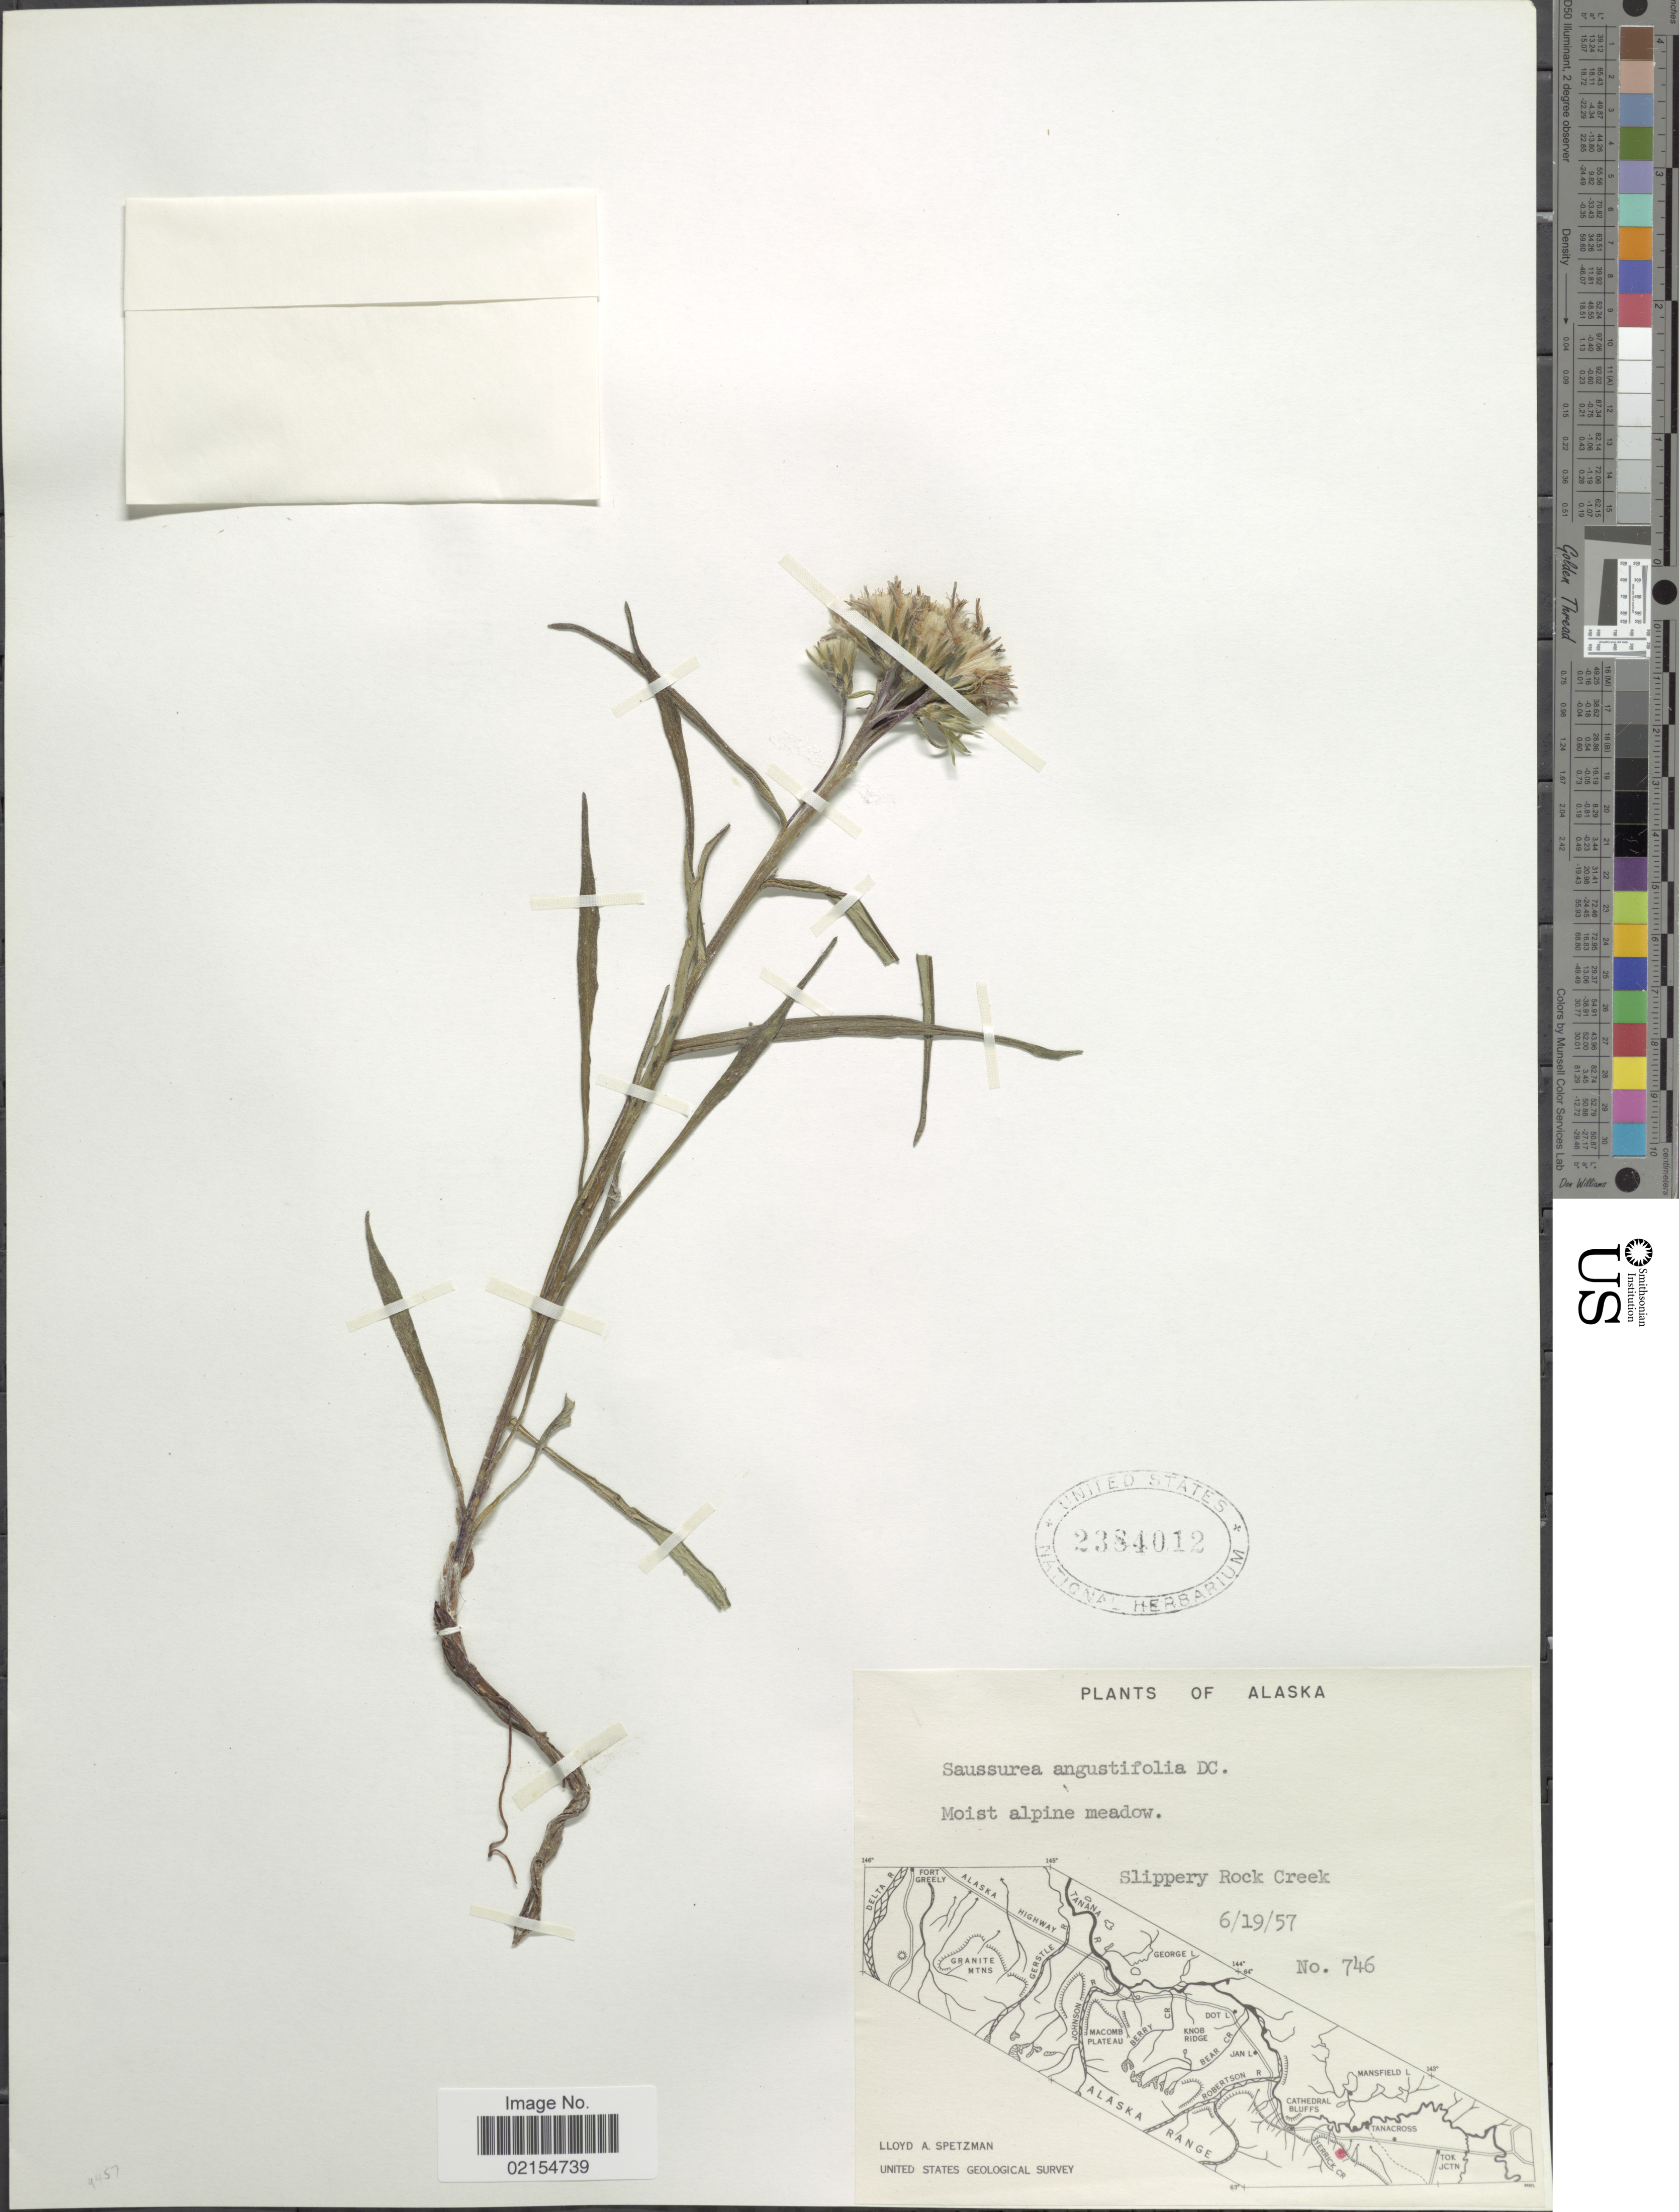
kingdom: Plantae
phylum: Tracheophyta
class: Magnoliopsida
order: Asterales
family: Asteraceae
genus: Saussurea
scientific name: Saussurea angustifolia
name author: (L.) DC.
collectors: L. Spetzman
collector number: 746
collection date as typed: Transcribed d/m/y: 19/6/57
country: United States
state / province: Alaska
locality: Slippery Rock Creek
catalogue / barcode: US 2384012